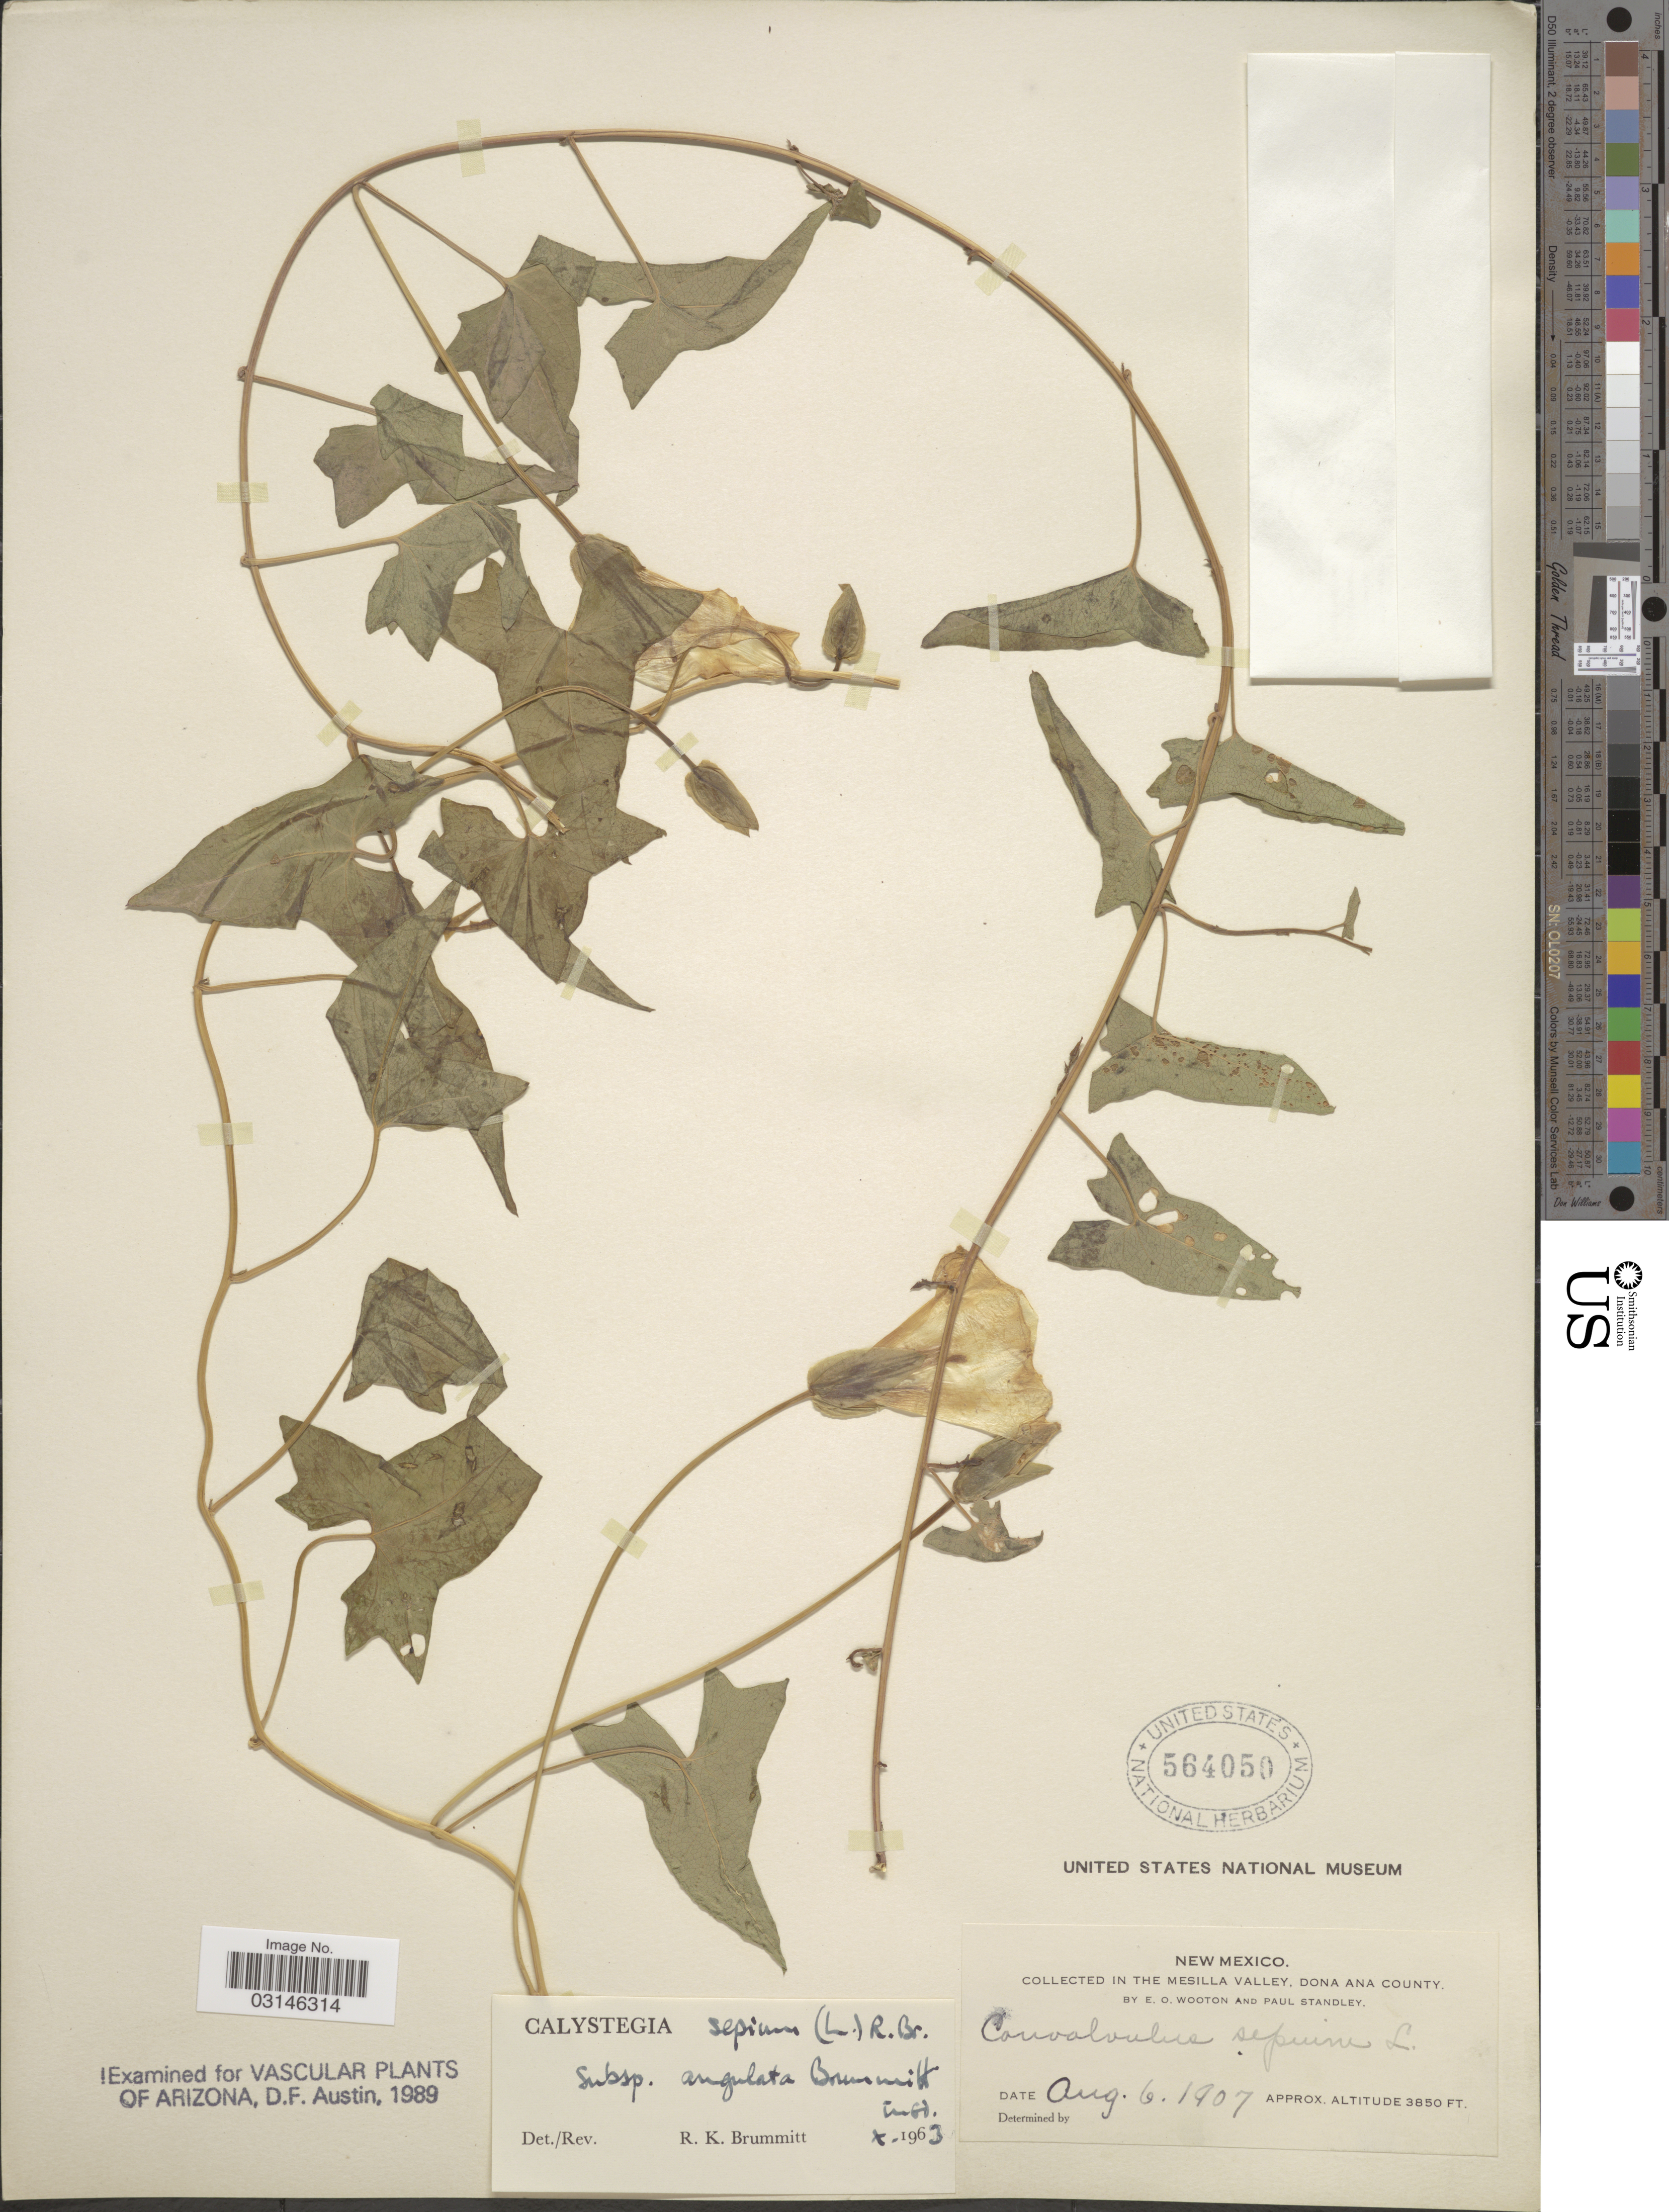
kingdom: Plantae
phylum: Tracheophyta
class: Magnoliopsida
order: Solanales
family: Convolvulaceae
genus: Calystegia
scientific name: Calystegia sepium subsp. angulata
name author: Brummitt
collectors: E. O. Wooton & P. C. Standley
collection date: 1907-08-06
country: United States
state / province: New Mexico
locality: In the Mesilla Valley, Dona Ana County.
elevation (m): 1173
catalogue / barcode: US 564050